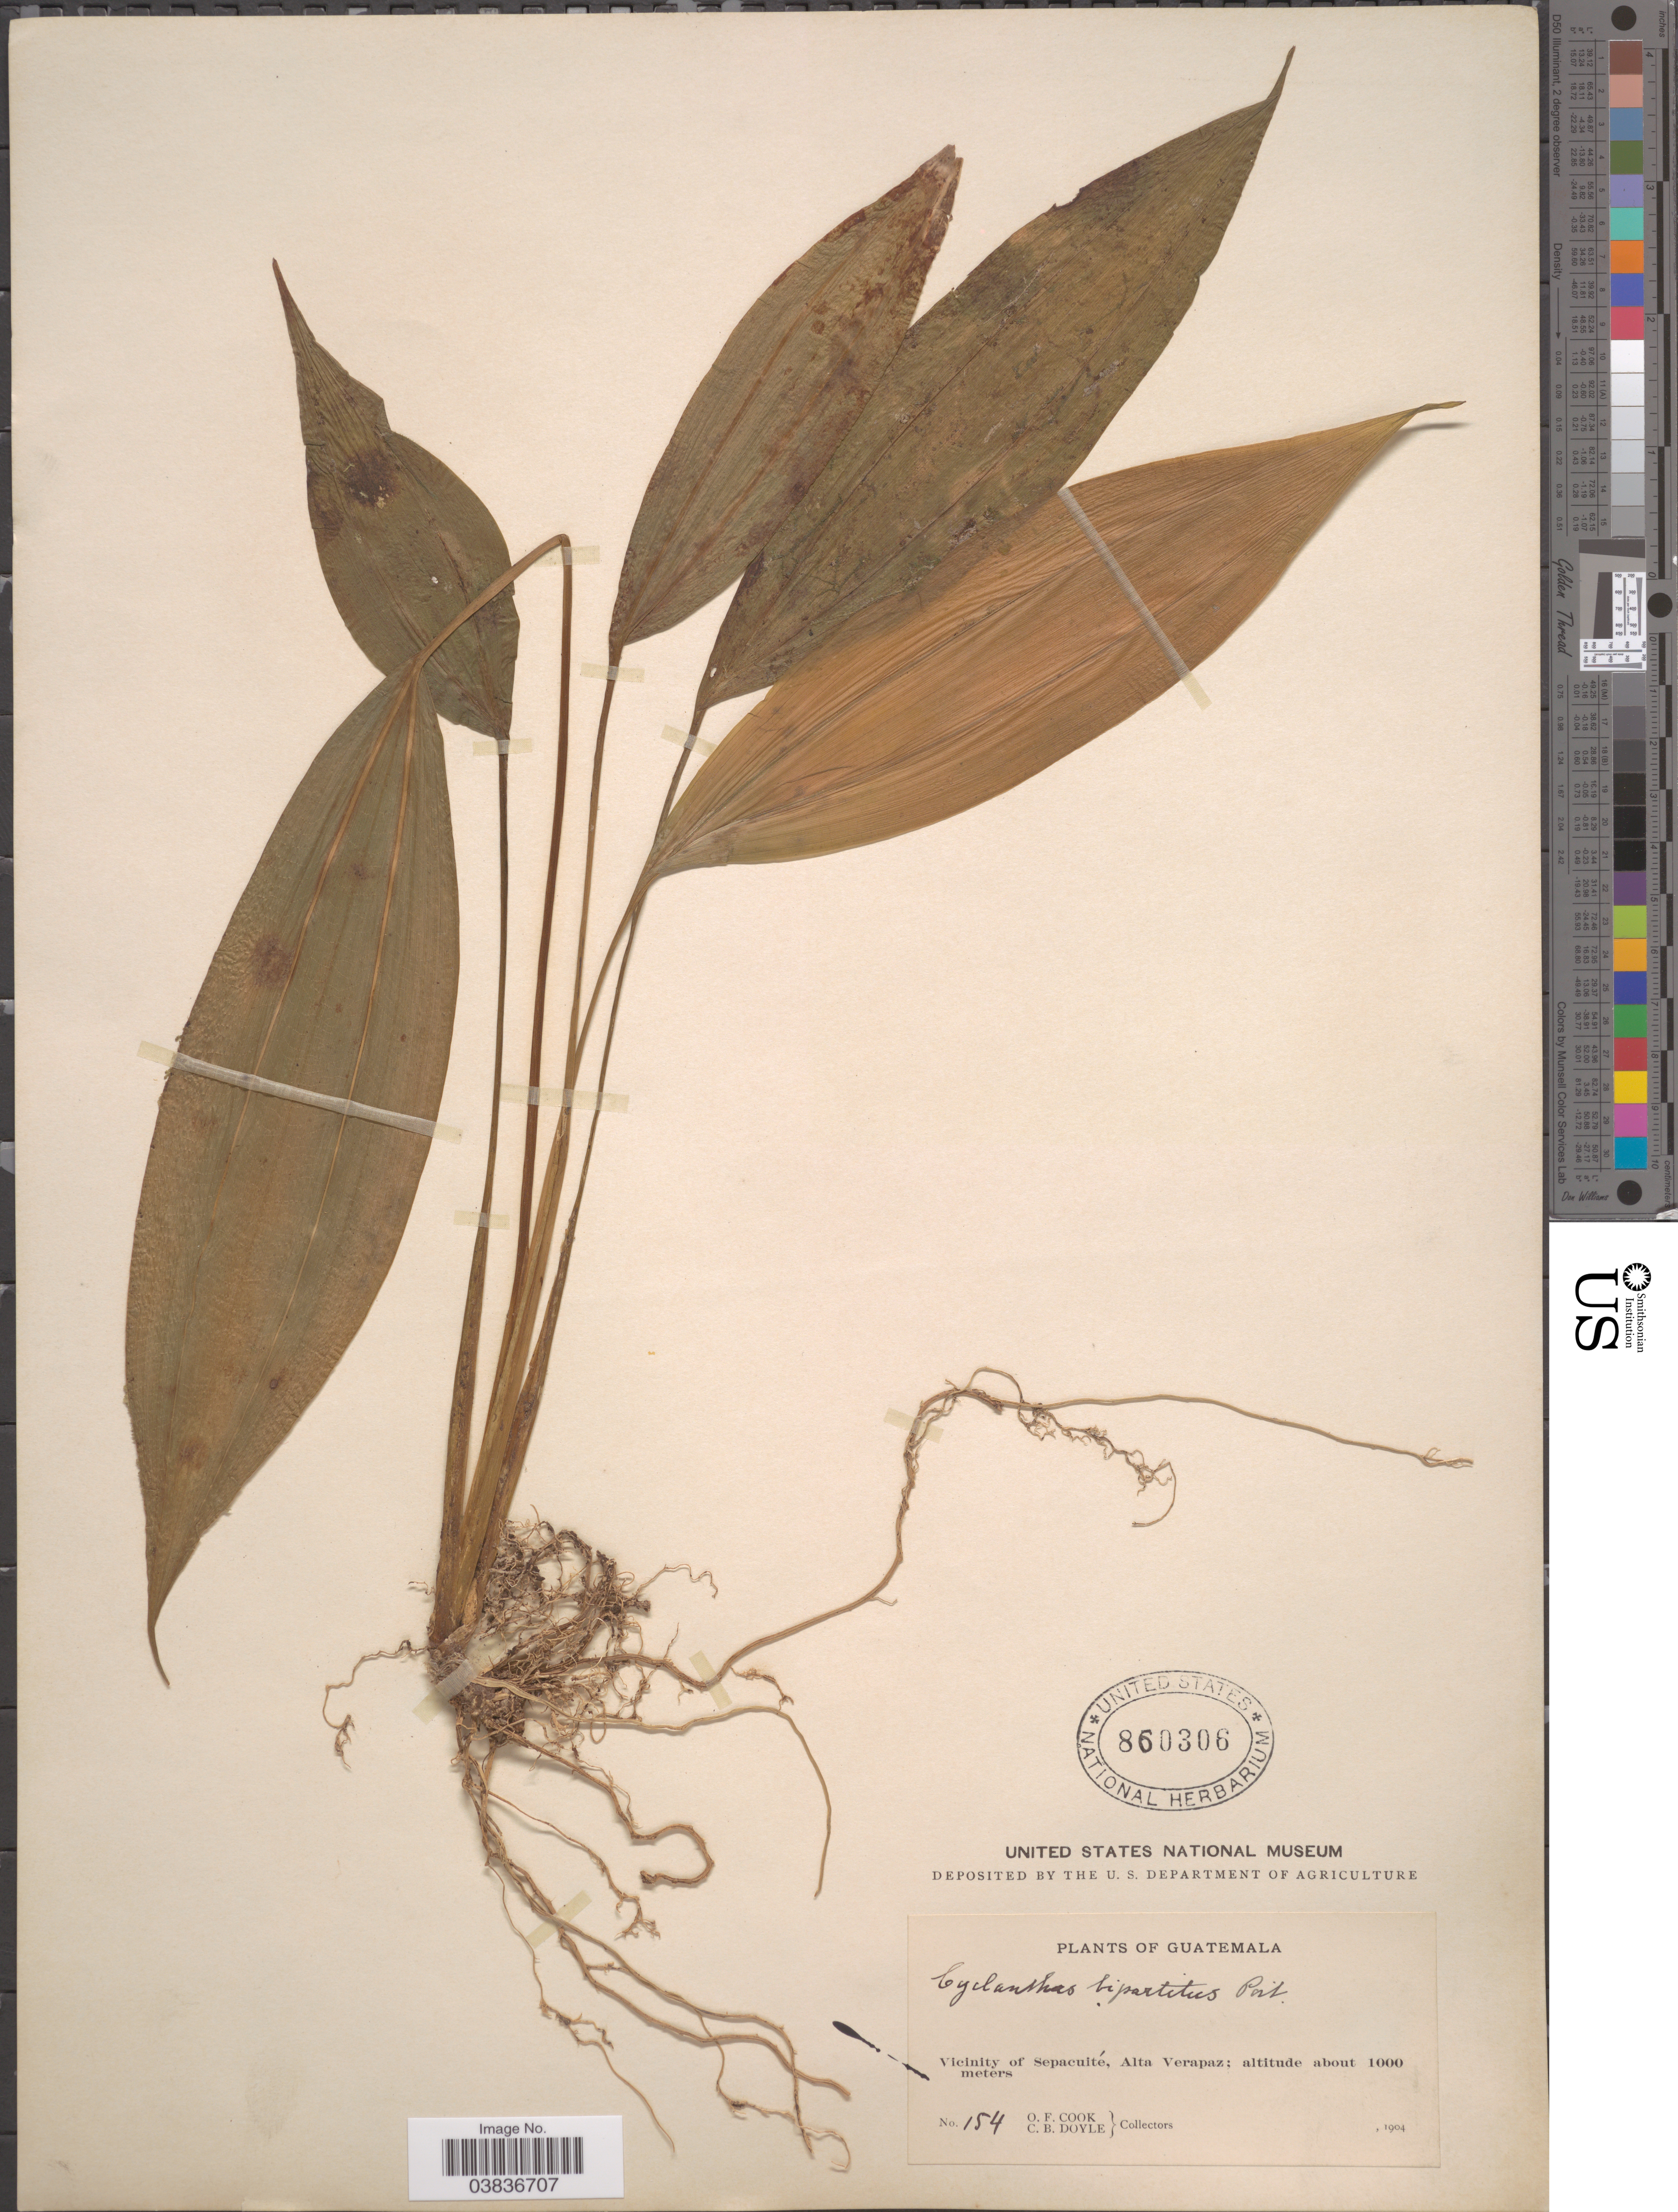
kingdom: Plantae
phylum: Tracheophyta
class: Liliopsida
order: Pandanales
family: Cyclanthaceae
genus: Cyclanthus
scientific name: Cyclanthus bipartitus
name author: Poit. ex A. Rich.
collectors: O. F. Cook & C. Doyle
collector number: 154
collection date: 1904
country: Guatemala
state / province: Alta Verapaz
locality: Vicinity of Sepacuité.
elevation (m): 1000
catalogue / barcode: US 860306